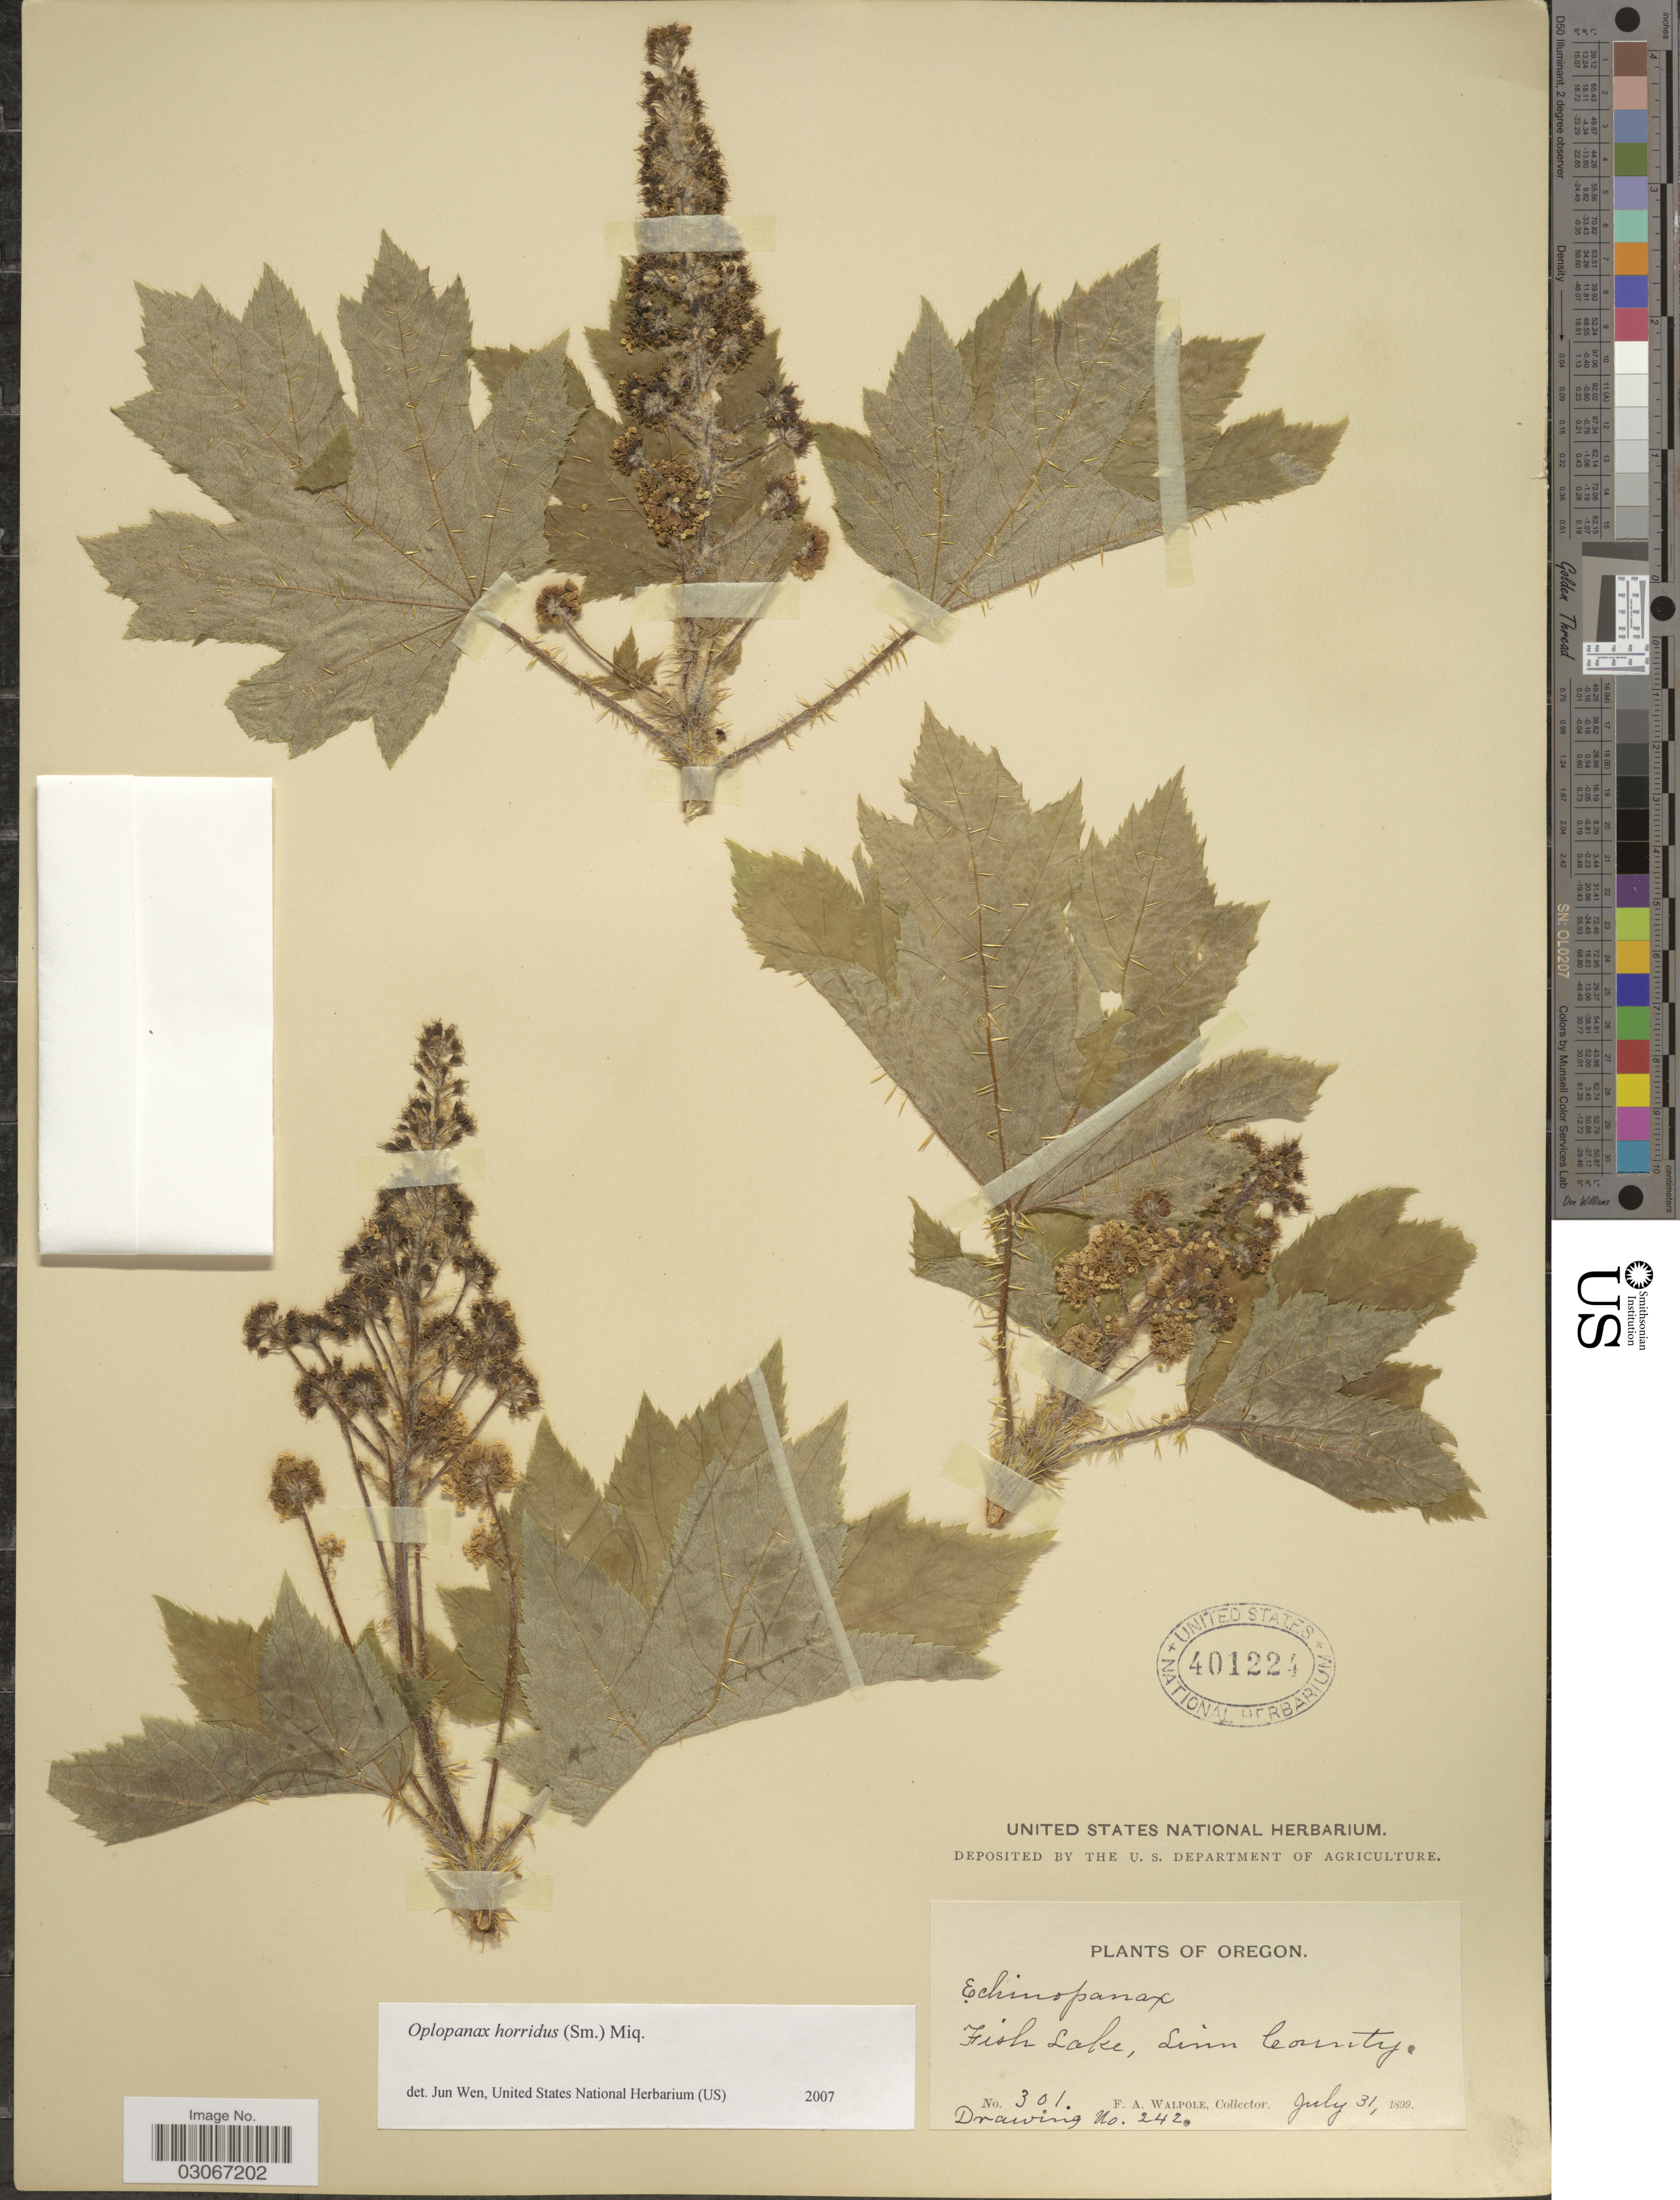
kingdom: Plantae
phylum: Tracheophyta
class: Magnoliopsida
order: Apiales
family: Apiaceae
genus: Opopanax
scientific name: Opopanax horridus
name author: Miq. ex Dippel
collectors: F. Walpole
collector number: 301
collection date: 1899-07-31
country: United States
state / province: Oregon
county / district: Linn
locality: Fish Lake, Linn County.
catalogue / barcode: US 401224